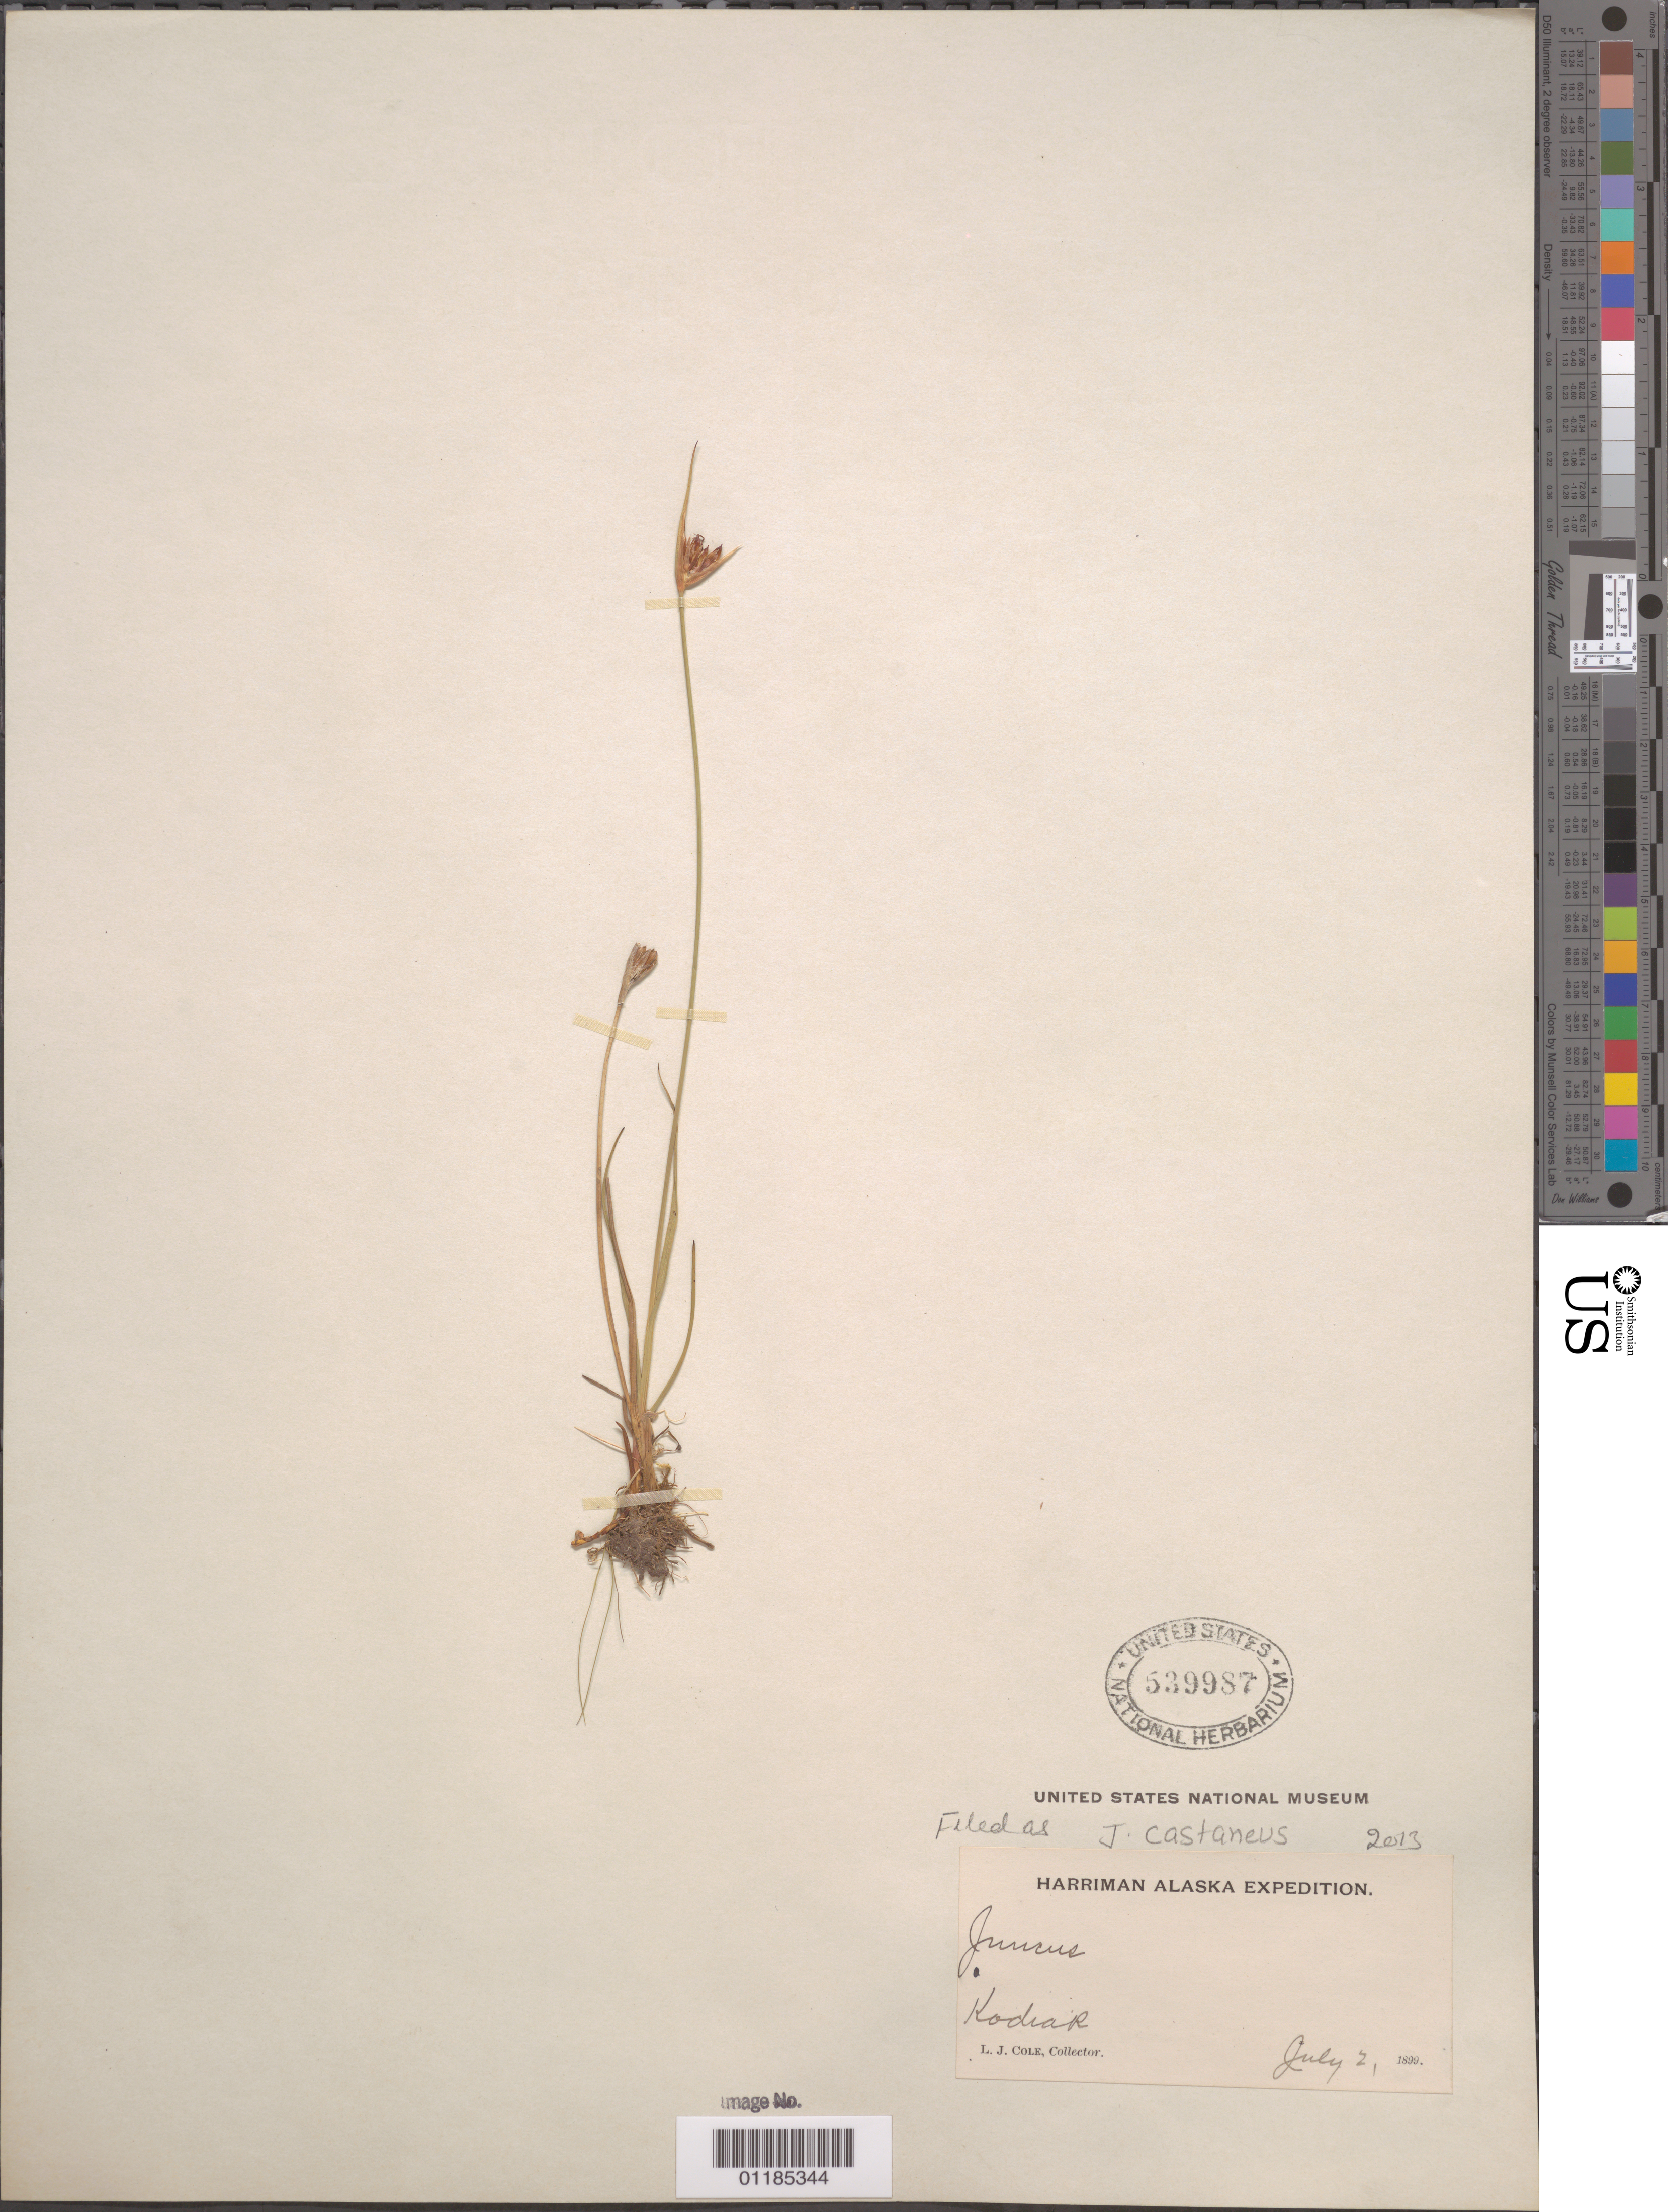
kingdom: Plantae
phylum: Tracheophyta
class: Liliopsida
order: Poales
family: Juncaceae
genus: Juncus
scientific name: Juncus castaneus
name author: Sm.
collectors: L. Cole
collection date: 1899-07-02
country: United States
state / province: Alaska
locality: Kadiak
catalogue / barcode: US 539987